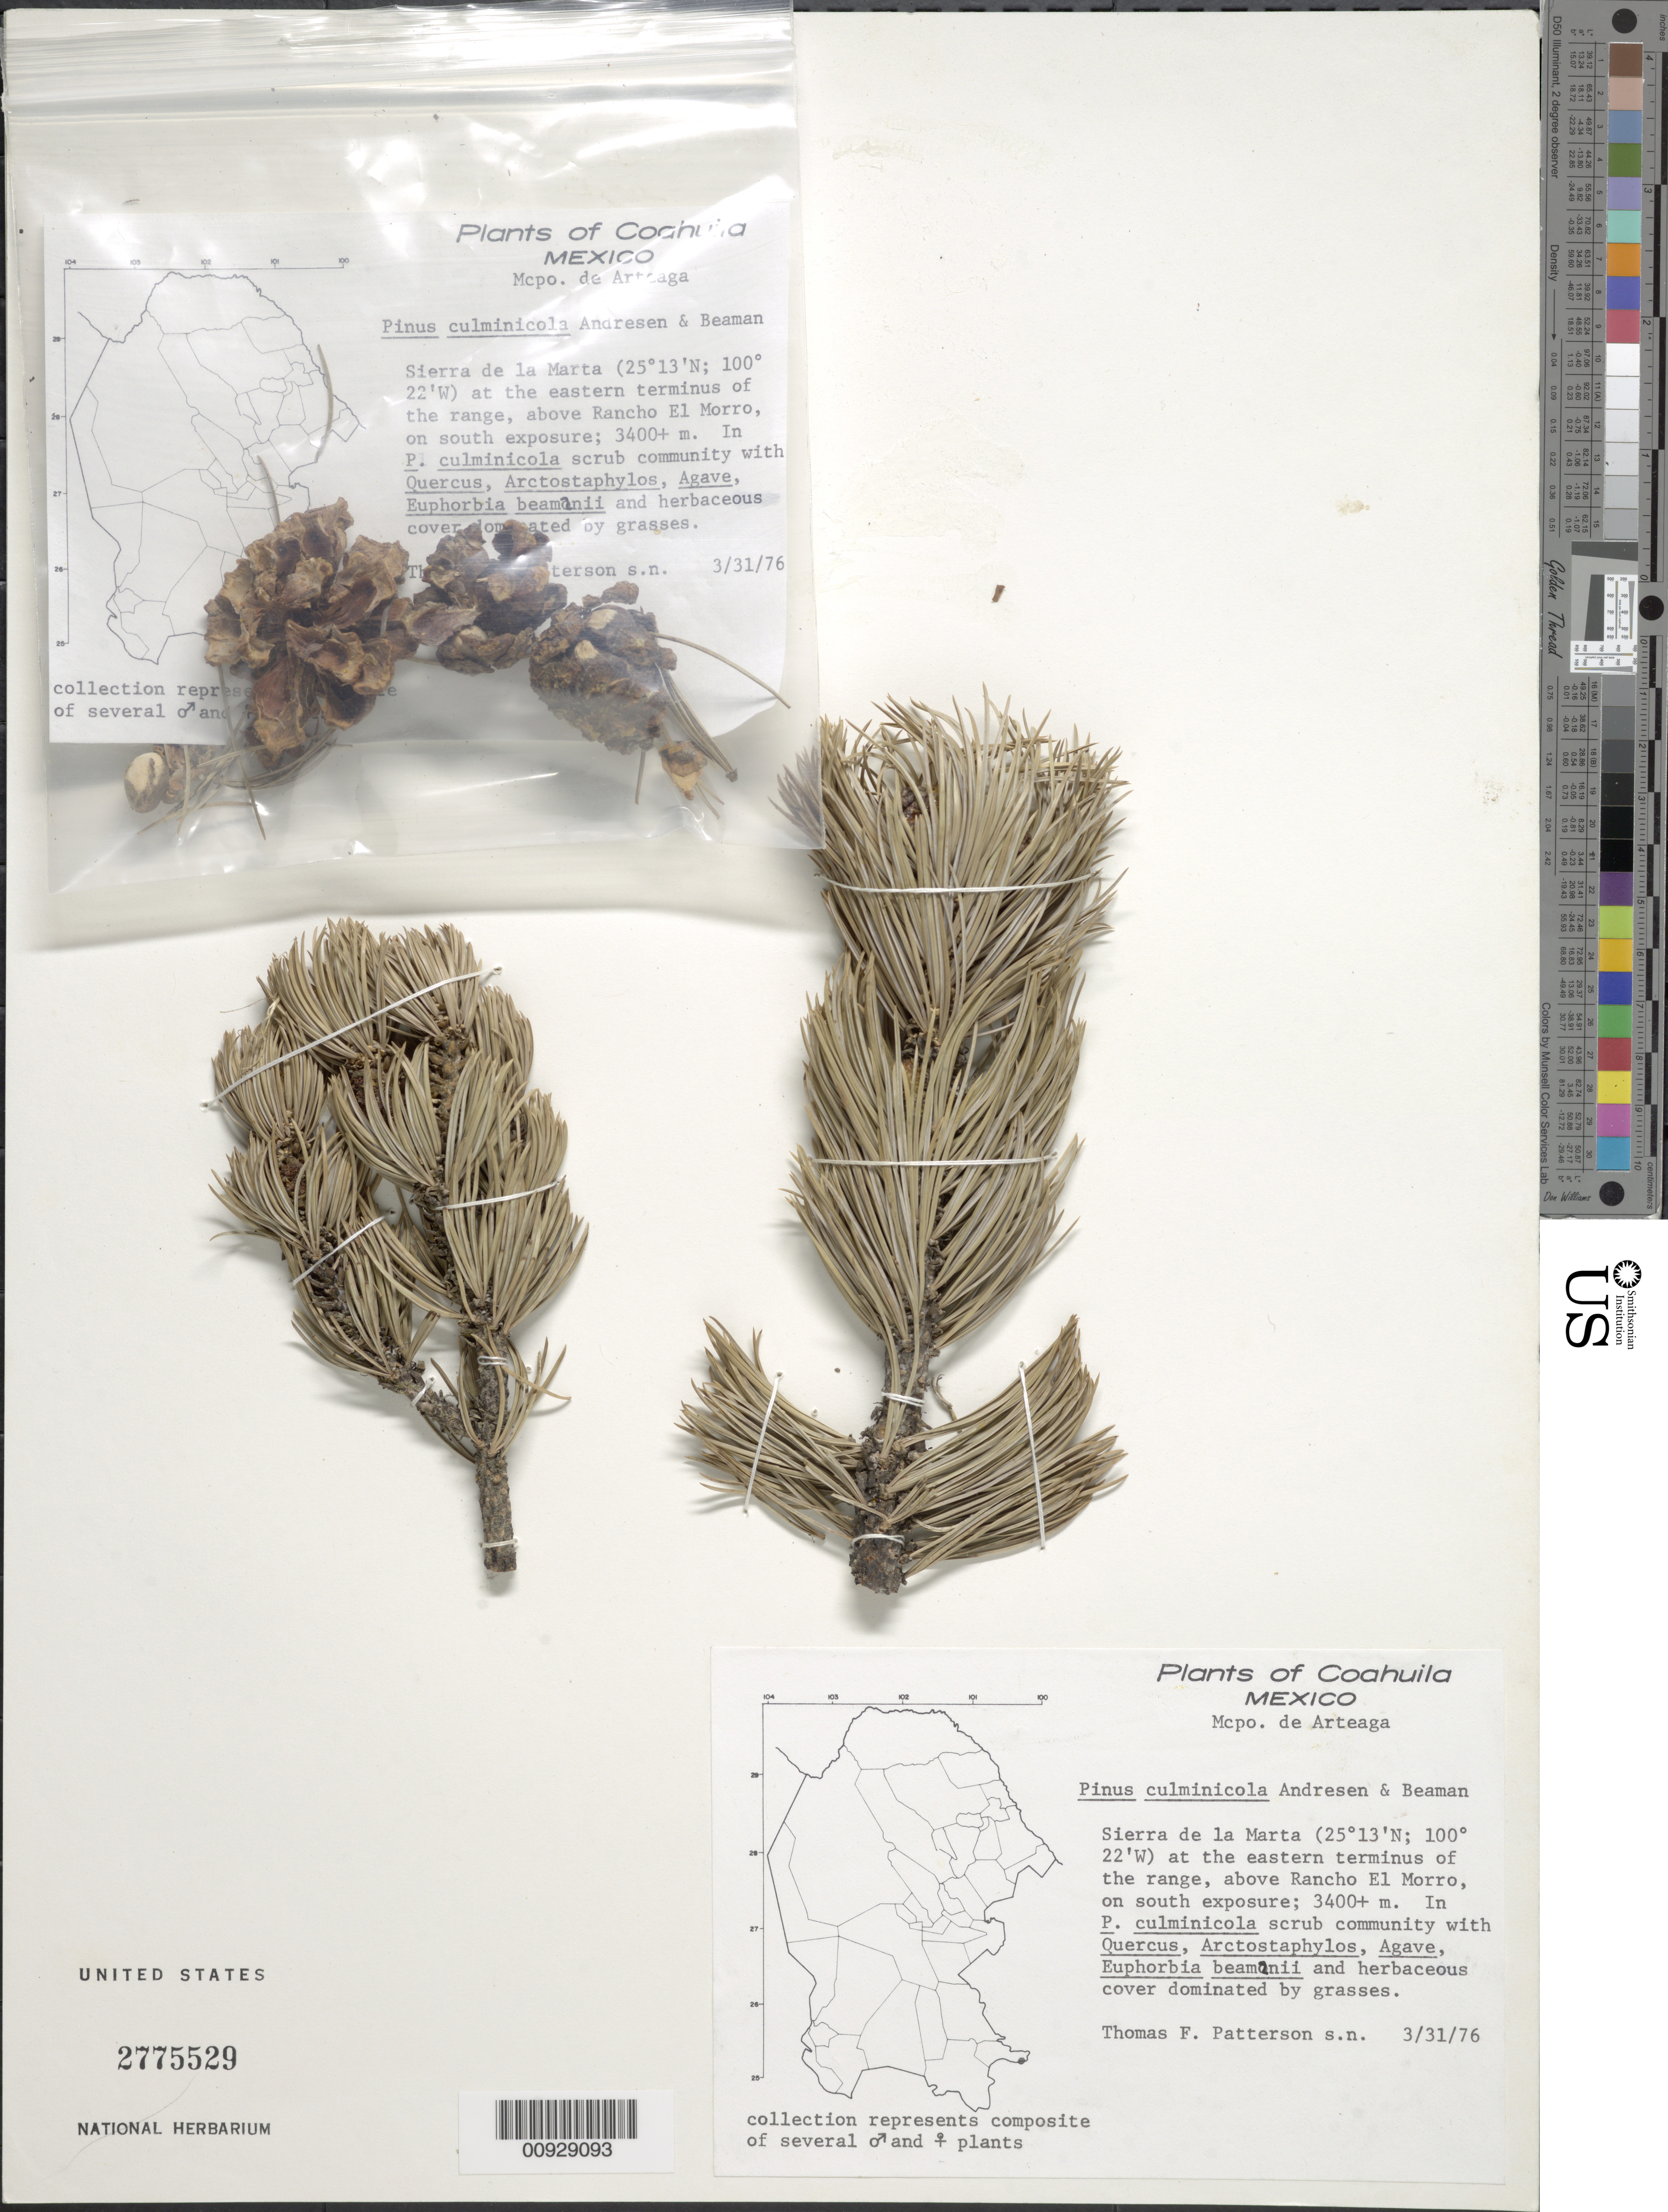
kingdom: Plantae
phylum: Tracheophyta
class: Pinopsida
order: Pinales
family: Pinaceae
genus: Pinus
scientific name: Pinus culminicola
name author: Andersen & Beaman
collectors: T. Patterson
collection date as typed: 31 Mar 1976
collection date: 1976-03-31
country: Mexico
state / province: Coahuila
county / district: Arteaga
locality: Sierra de la Marta at the eastern terminus of the range, above Rancho El Morro.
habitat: South exposure. In P. culminicola scrub community with Quercus, Arcostaphylos, Agave, Euphorbia beamanii and herbaceous cover dominated by grasses.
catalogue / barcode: US 2775529